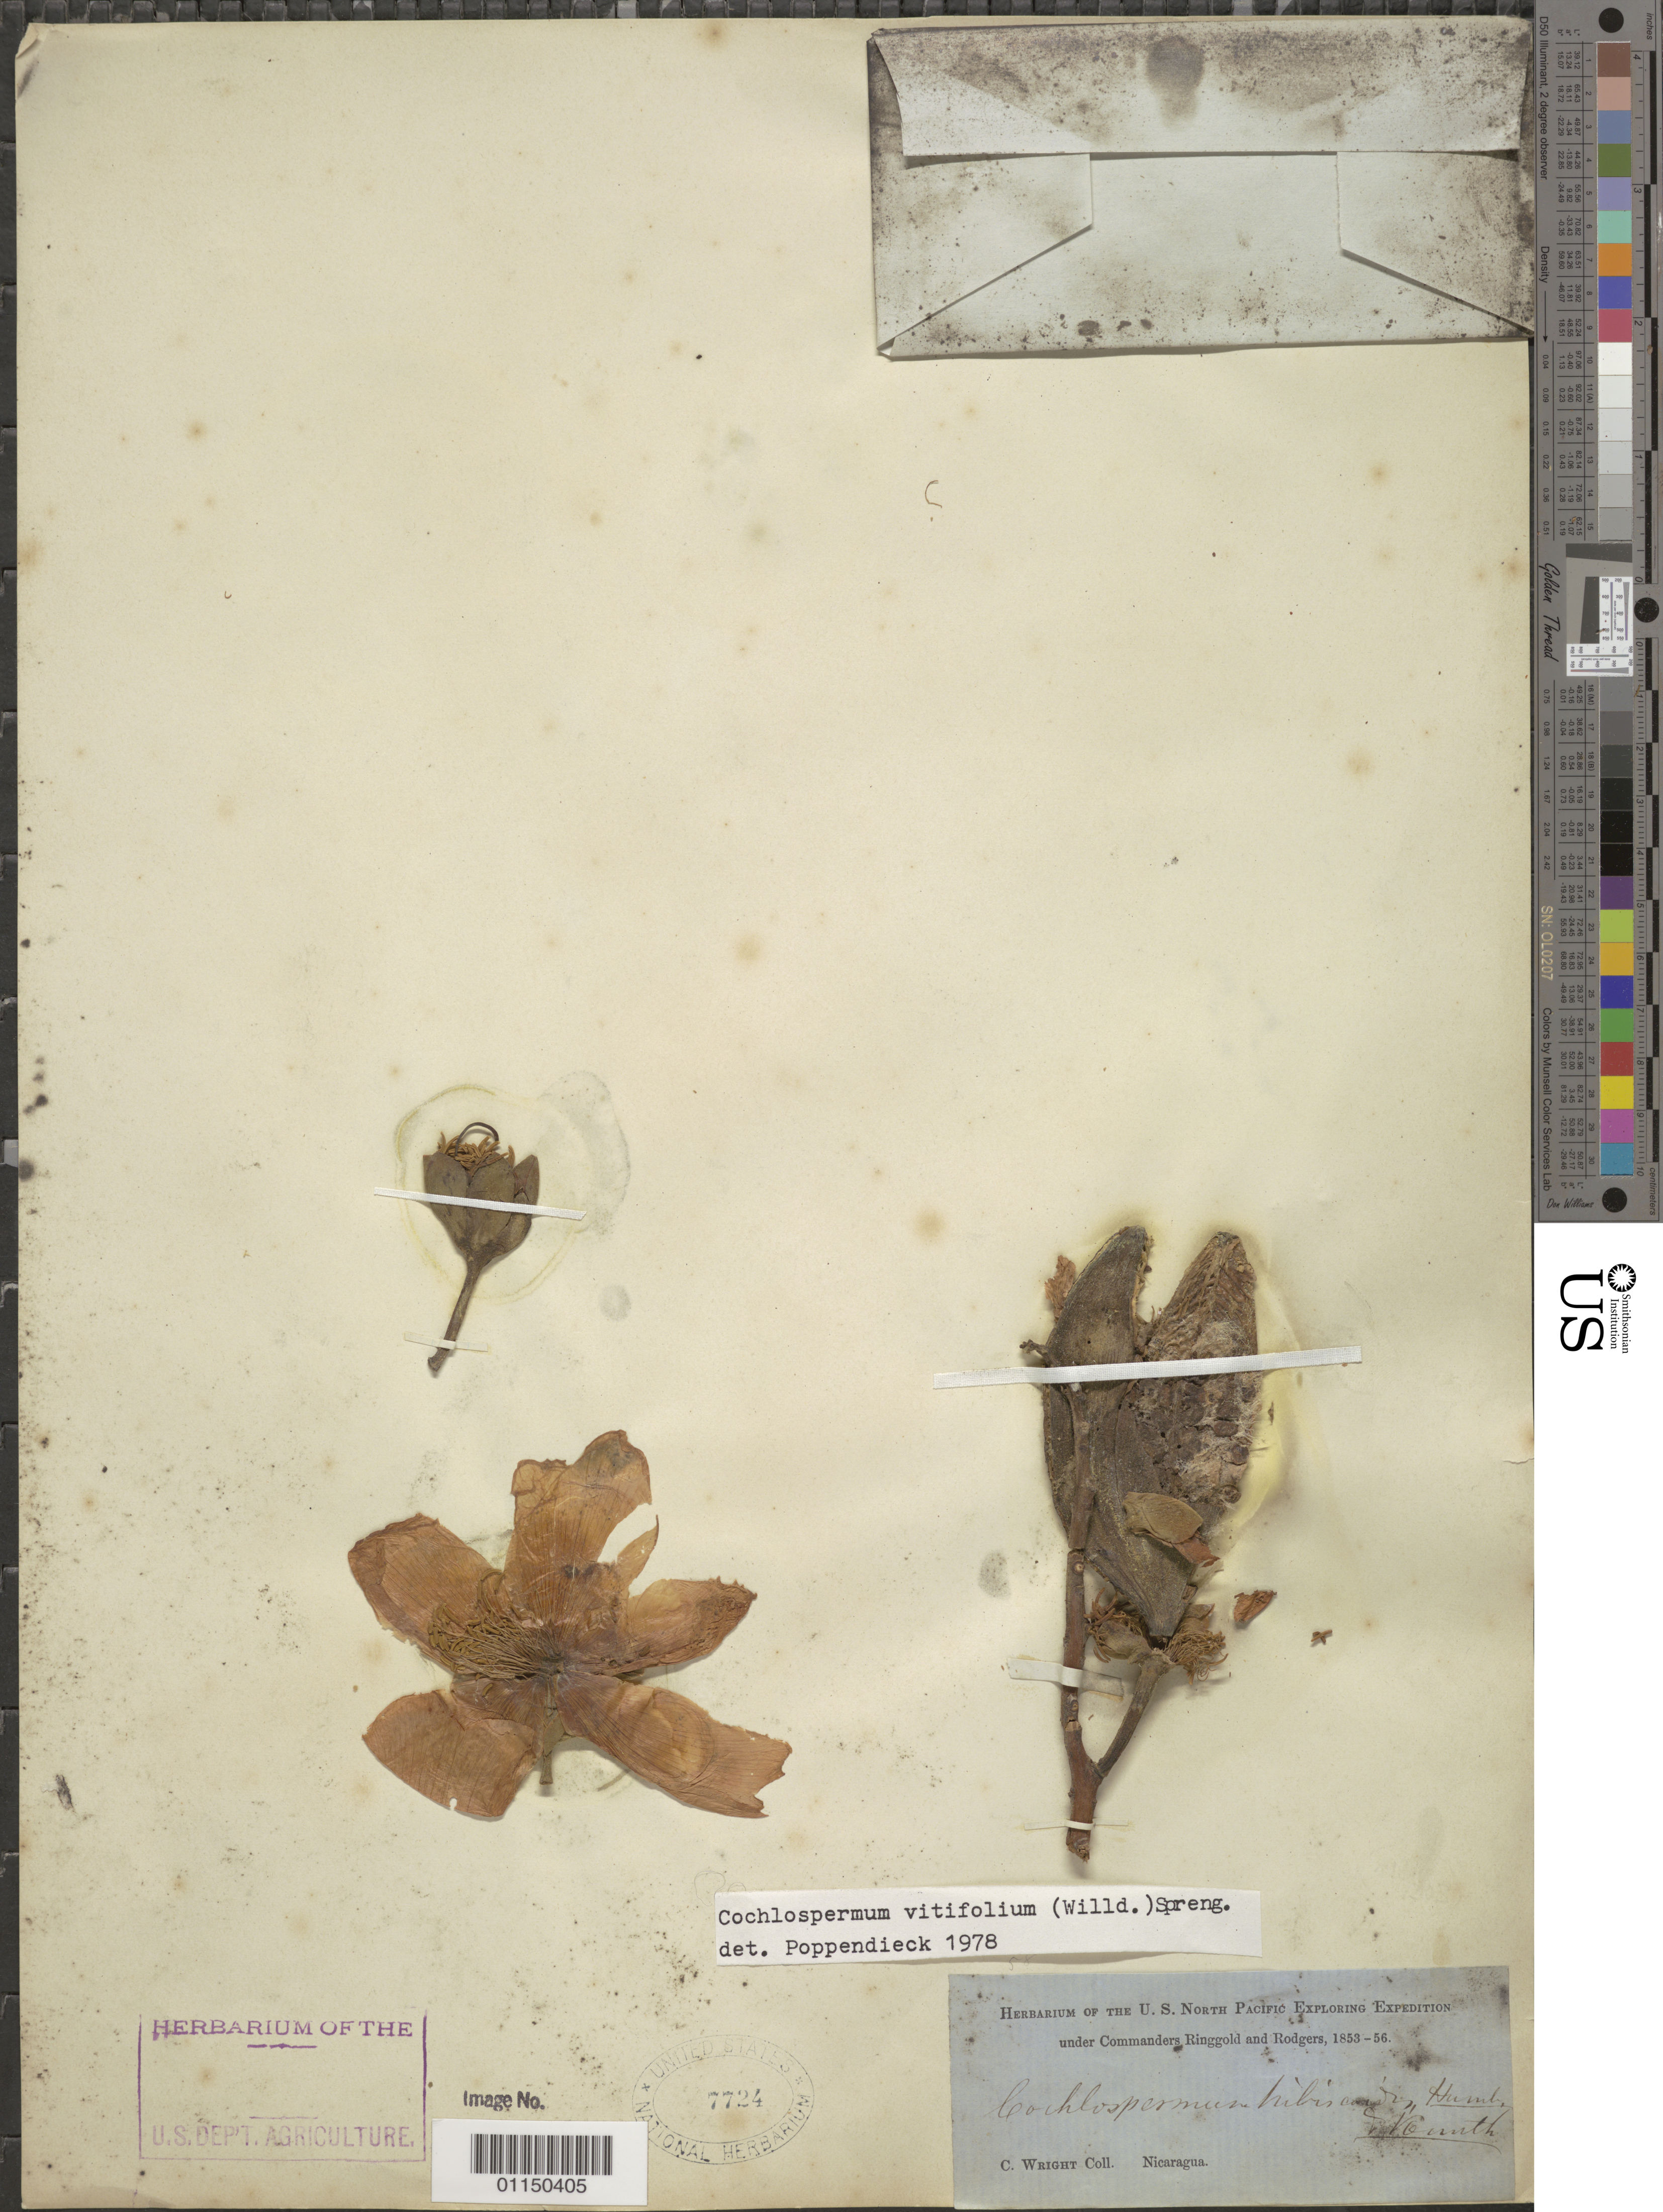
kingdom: Plantae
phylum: Tracheophyta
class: Magnoliopsida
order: Malvales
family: Cochlospermaceae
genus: Cochlospermum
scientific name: Cochlospermum vitifolium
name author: (Willd.) Spreng.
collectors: C. Wright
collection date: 1853/1856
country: Nicaragua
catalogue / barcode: US 7724